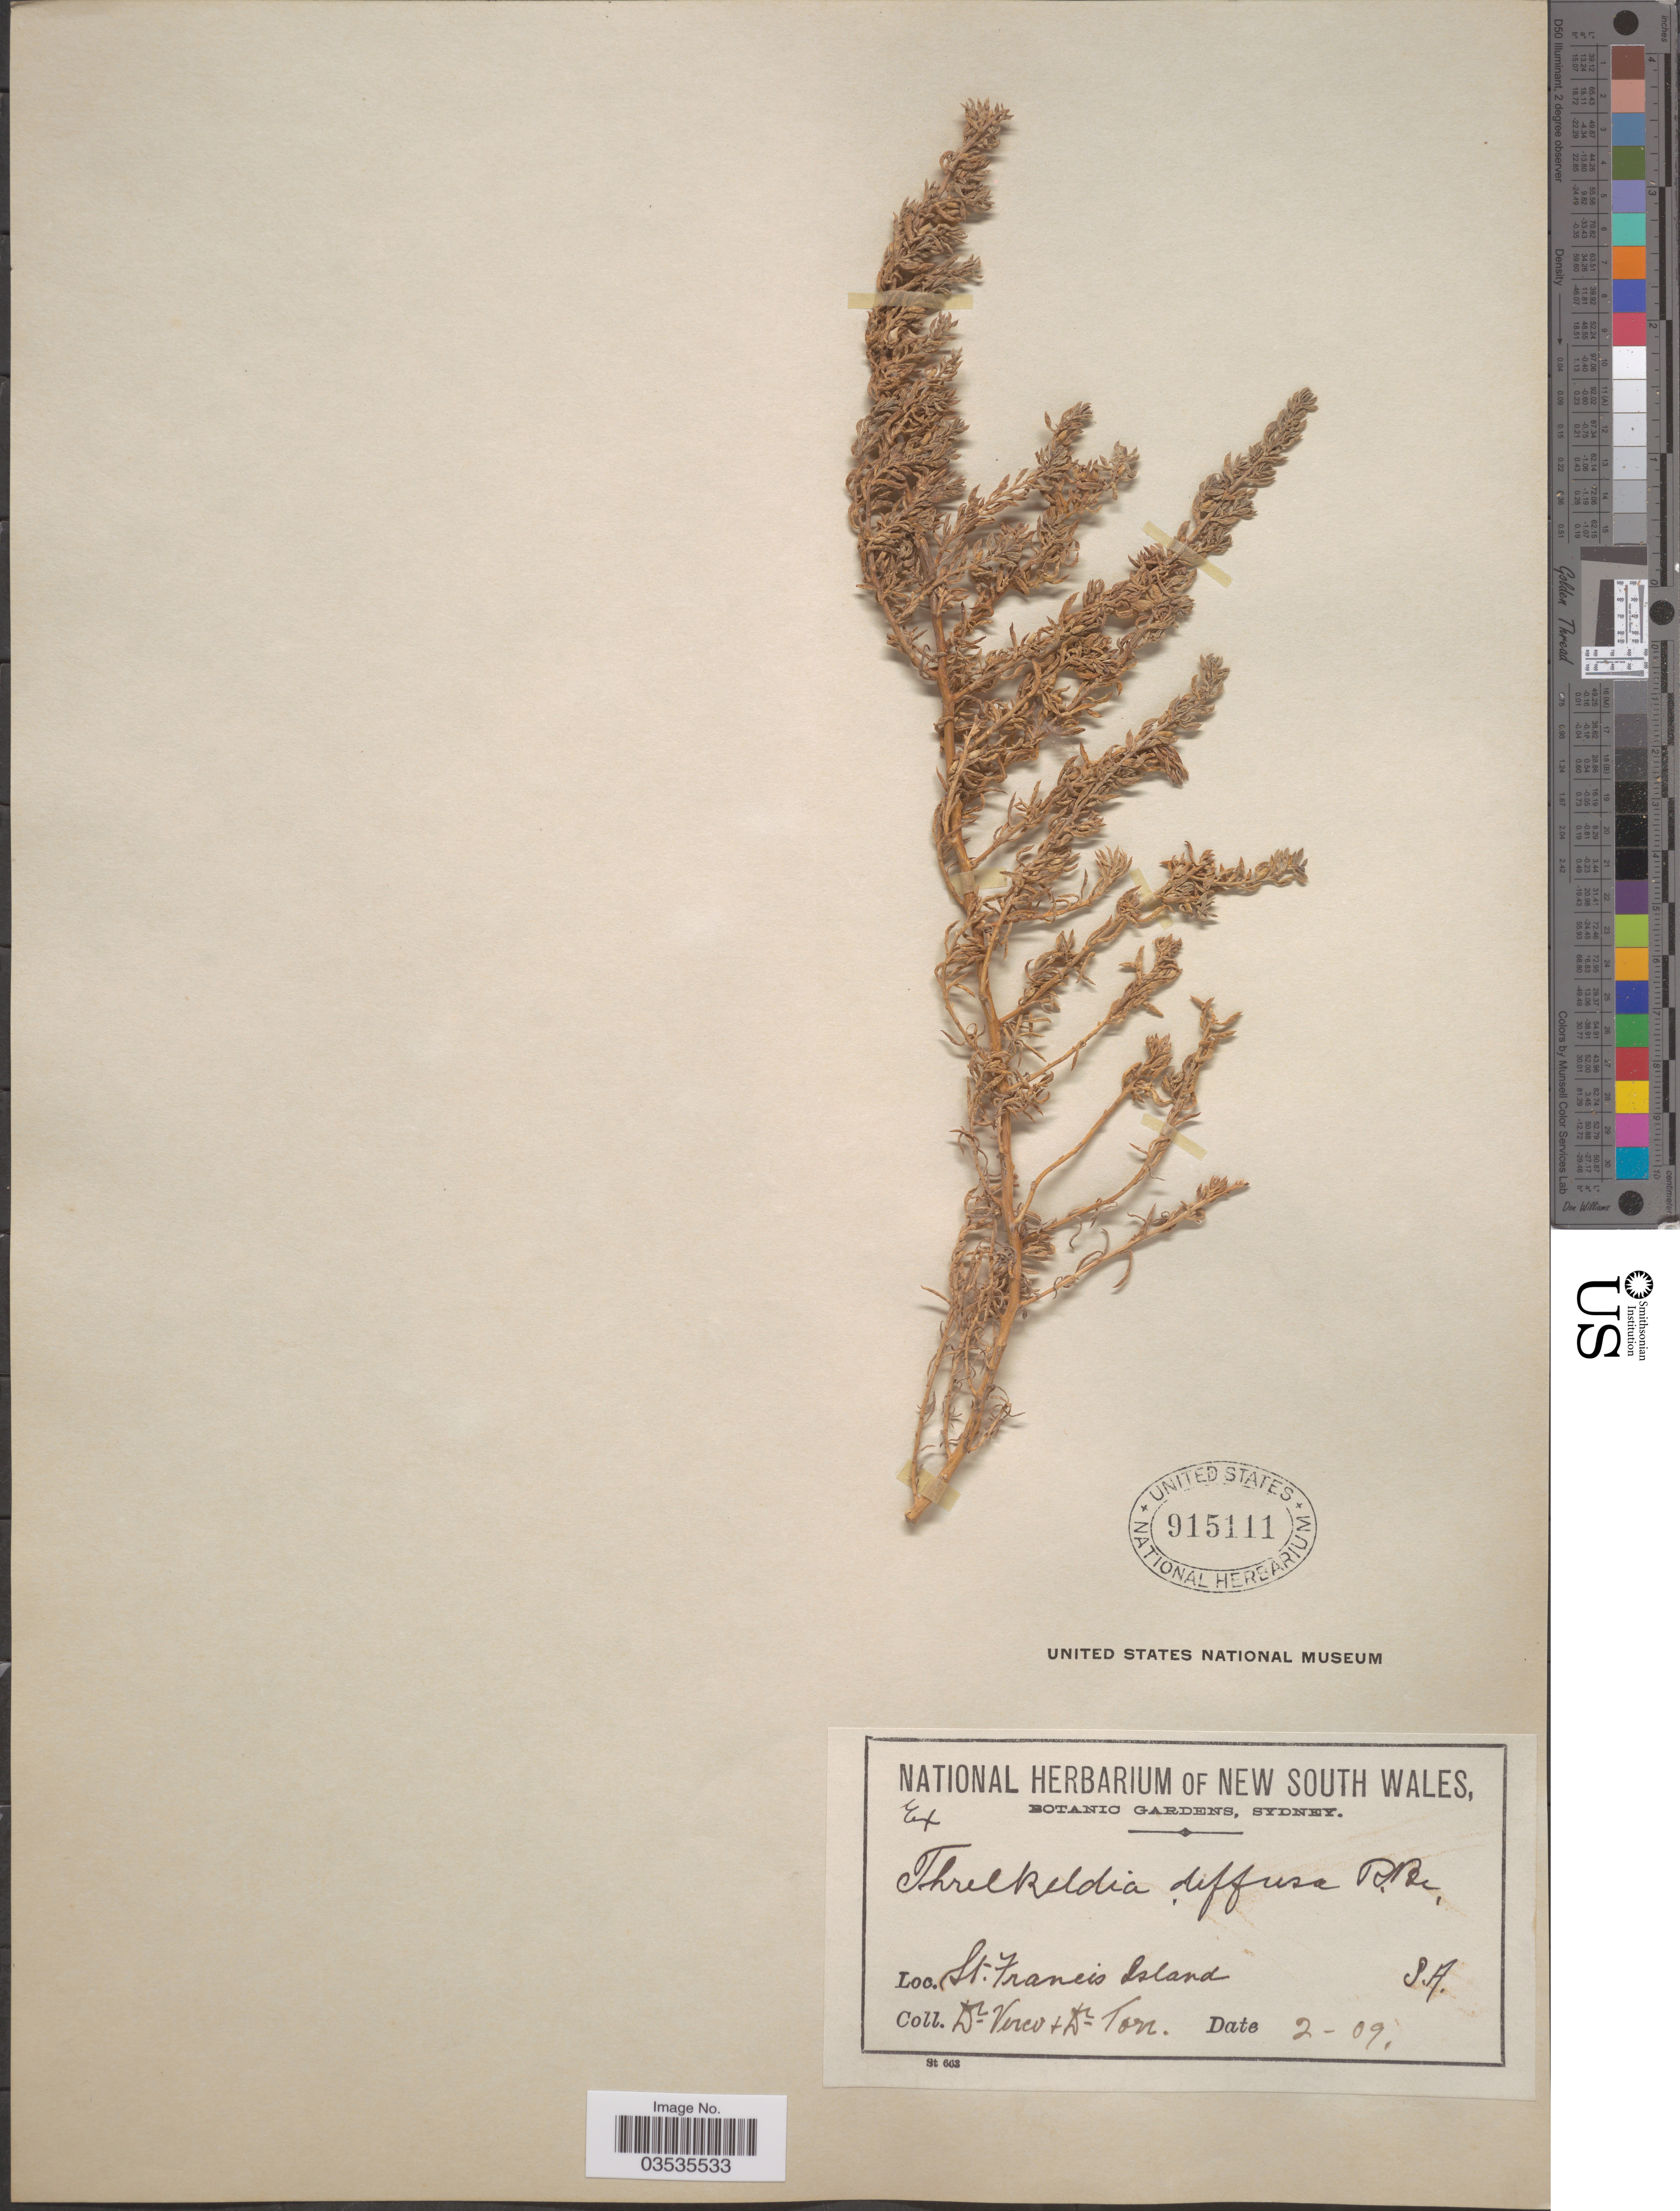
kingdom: Plantae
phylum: Tracheophyta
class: Magnoliopsida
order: Caryophyllales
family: Amaranthaceae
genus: Threlkeldia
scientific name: Threlkeldia diffusa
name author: R. Br.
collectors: Verco & -- Torrey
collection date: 1909-02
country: Australia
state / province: South Australia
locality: St. Francis Island.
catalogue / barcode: US 915111